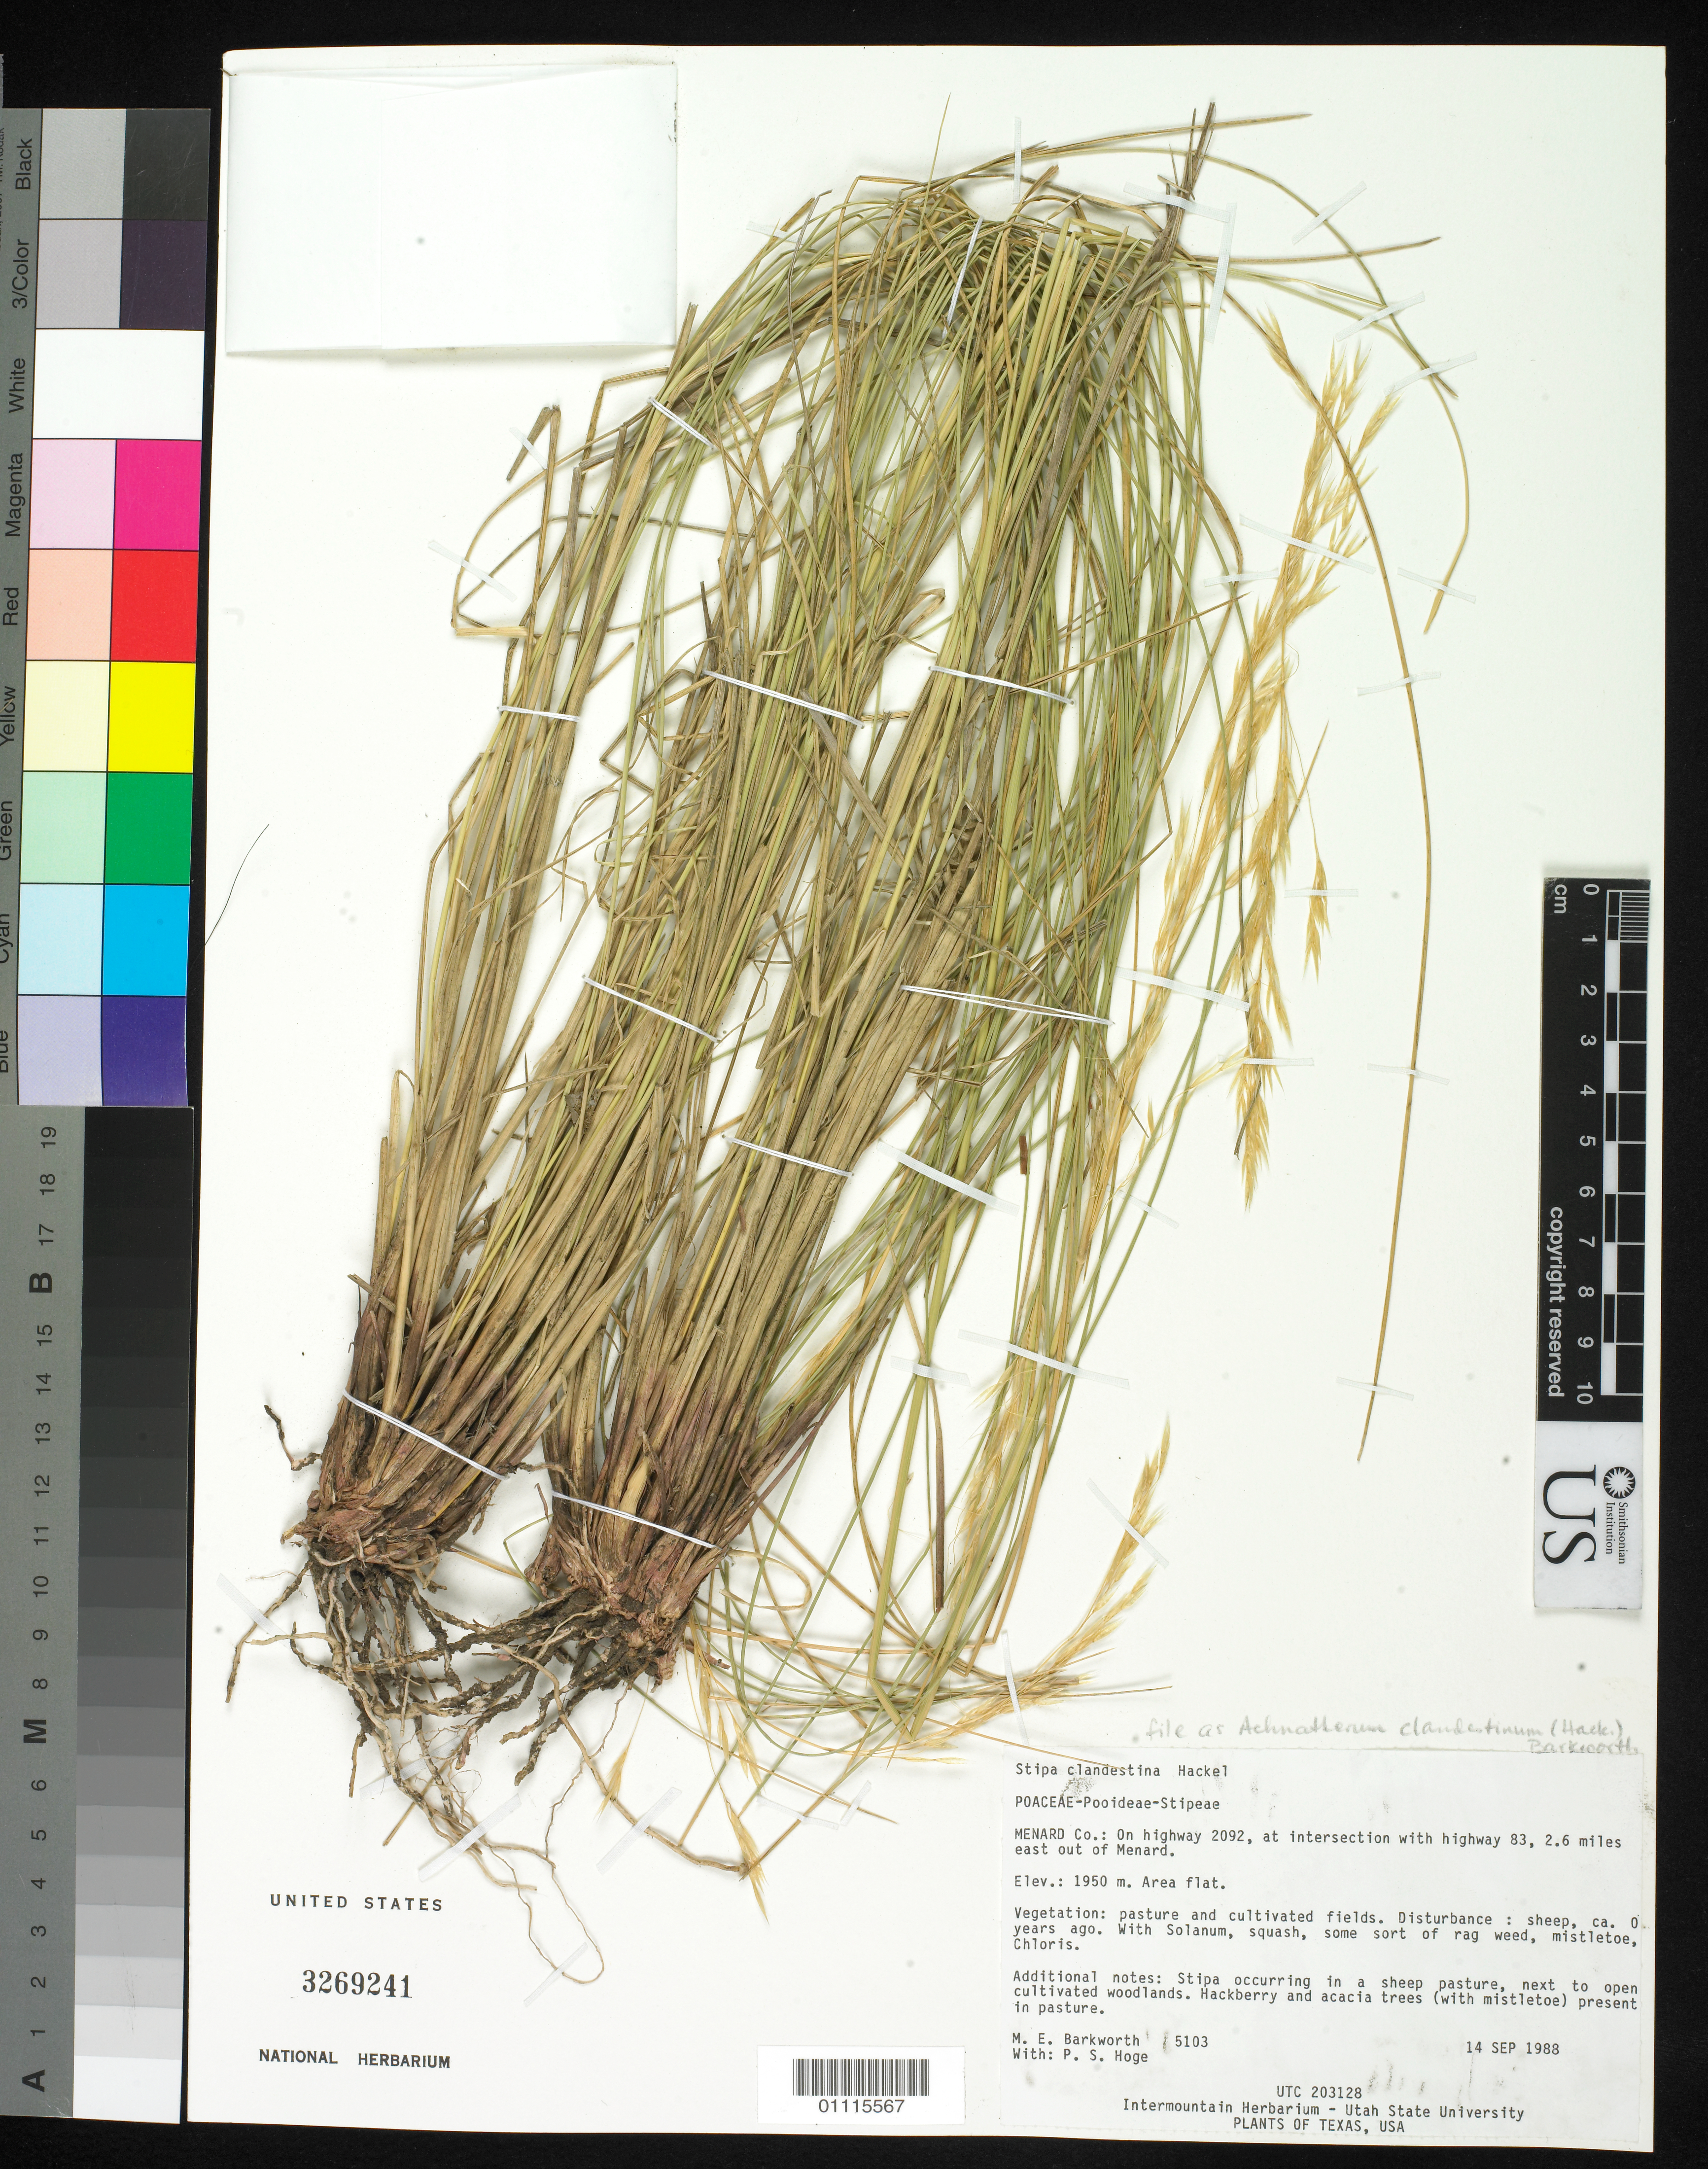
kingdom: Plantae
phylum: Tracheophyta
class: Liliopsida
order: Poales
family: Poaceae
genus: Achnatherum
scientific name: Achnatherum clandestinum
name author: (Hack.) Barkworth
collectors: M. E. Barkworth & P. S. Hoge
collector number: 5103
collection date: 1988-09-14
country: United States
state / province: Texas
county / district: Menard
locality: On highway 2092, at intersection with highway 83, 2.6 mi. E out of Menard.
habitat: pasture and cultivated field.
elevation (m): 1950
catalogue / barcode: US 3269241